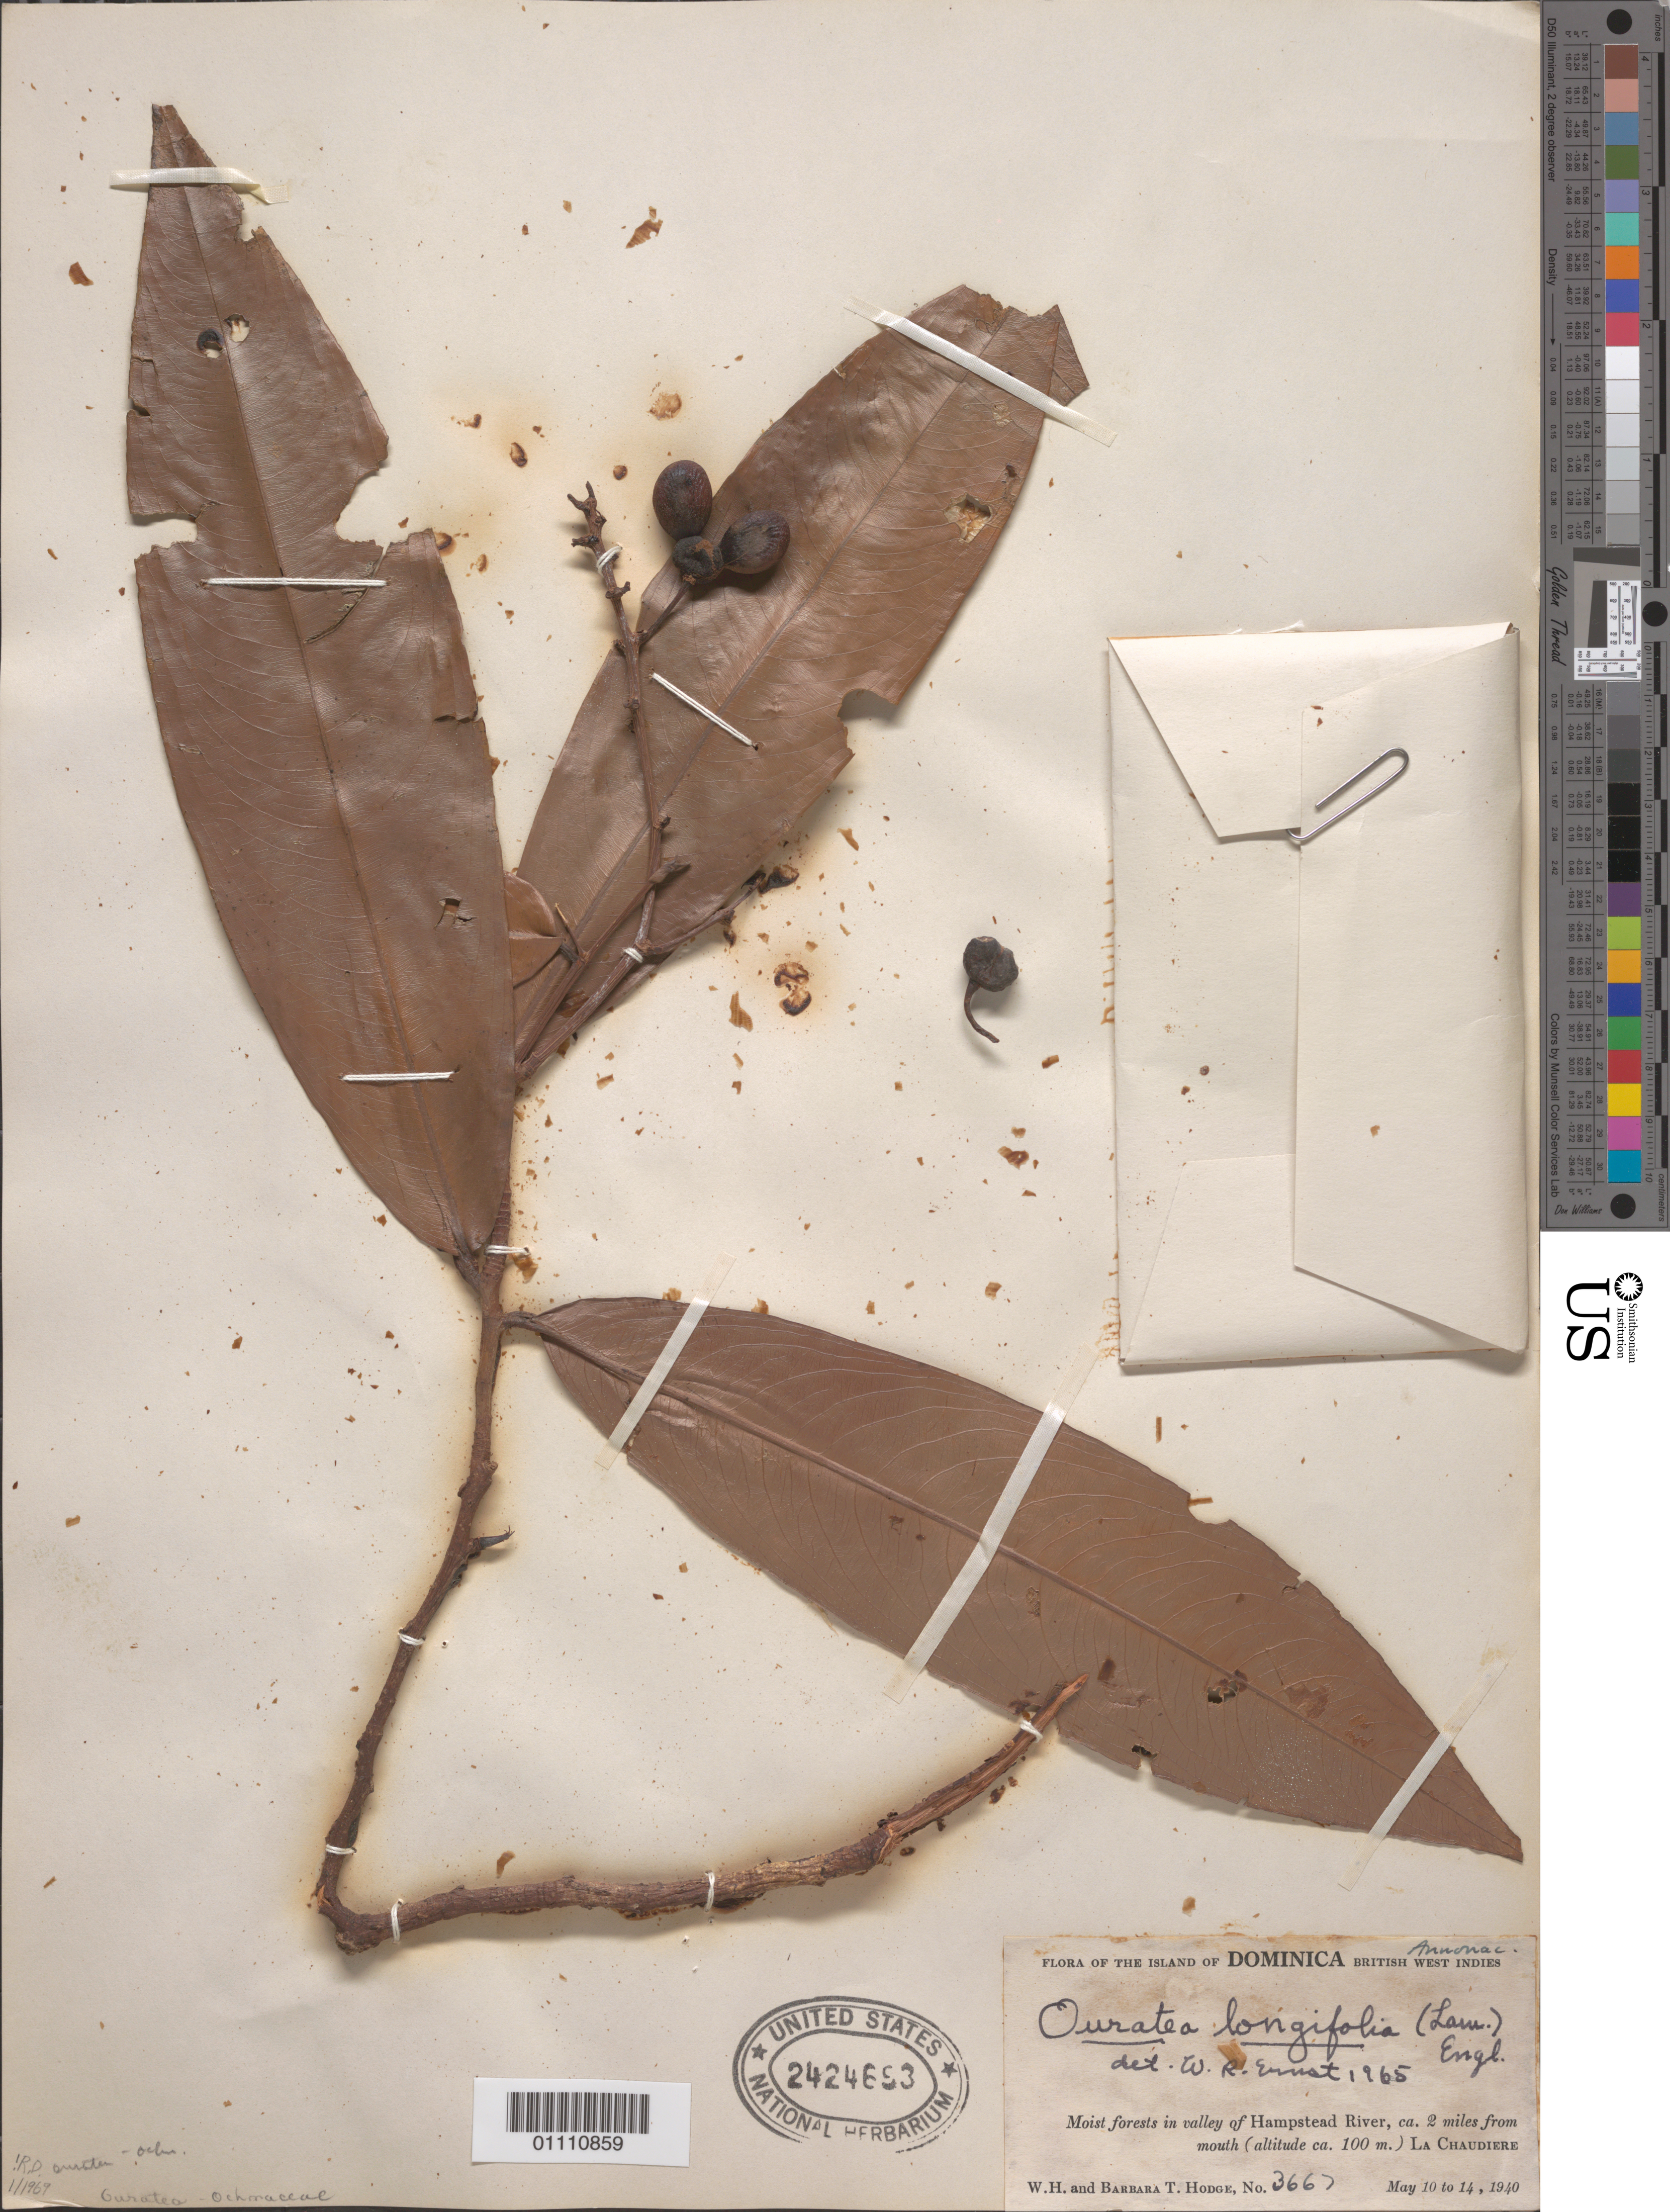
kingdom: Plantae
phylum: Tracheophyta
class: Magnoliopsida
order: Malpighiales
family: Ochnaceae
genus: Ouratea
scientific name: Ouratea longifolia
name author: (Lam.) Engl.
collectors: W. Hodge & B. Hodge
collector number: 3667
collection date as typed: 10 May 1940 to 14 May 1940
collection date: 1940-05-10/1940-05-14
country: Dominica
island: Dominica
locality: moist forests in valley of Hampstead River, ca 2 miles from the mouth of La Chaudiere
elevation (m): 100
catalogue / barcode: US 2424653